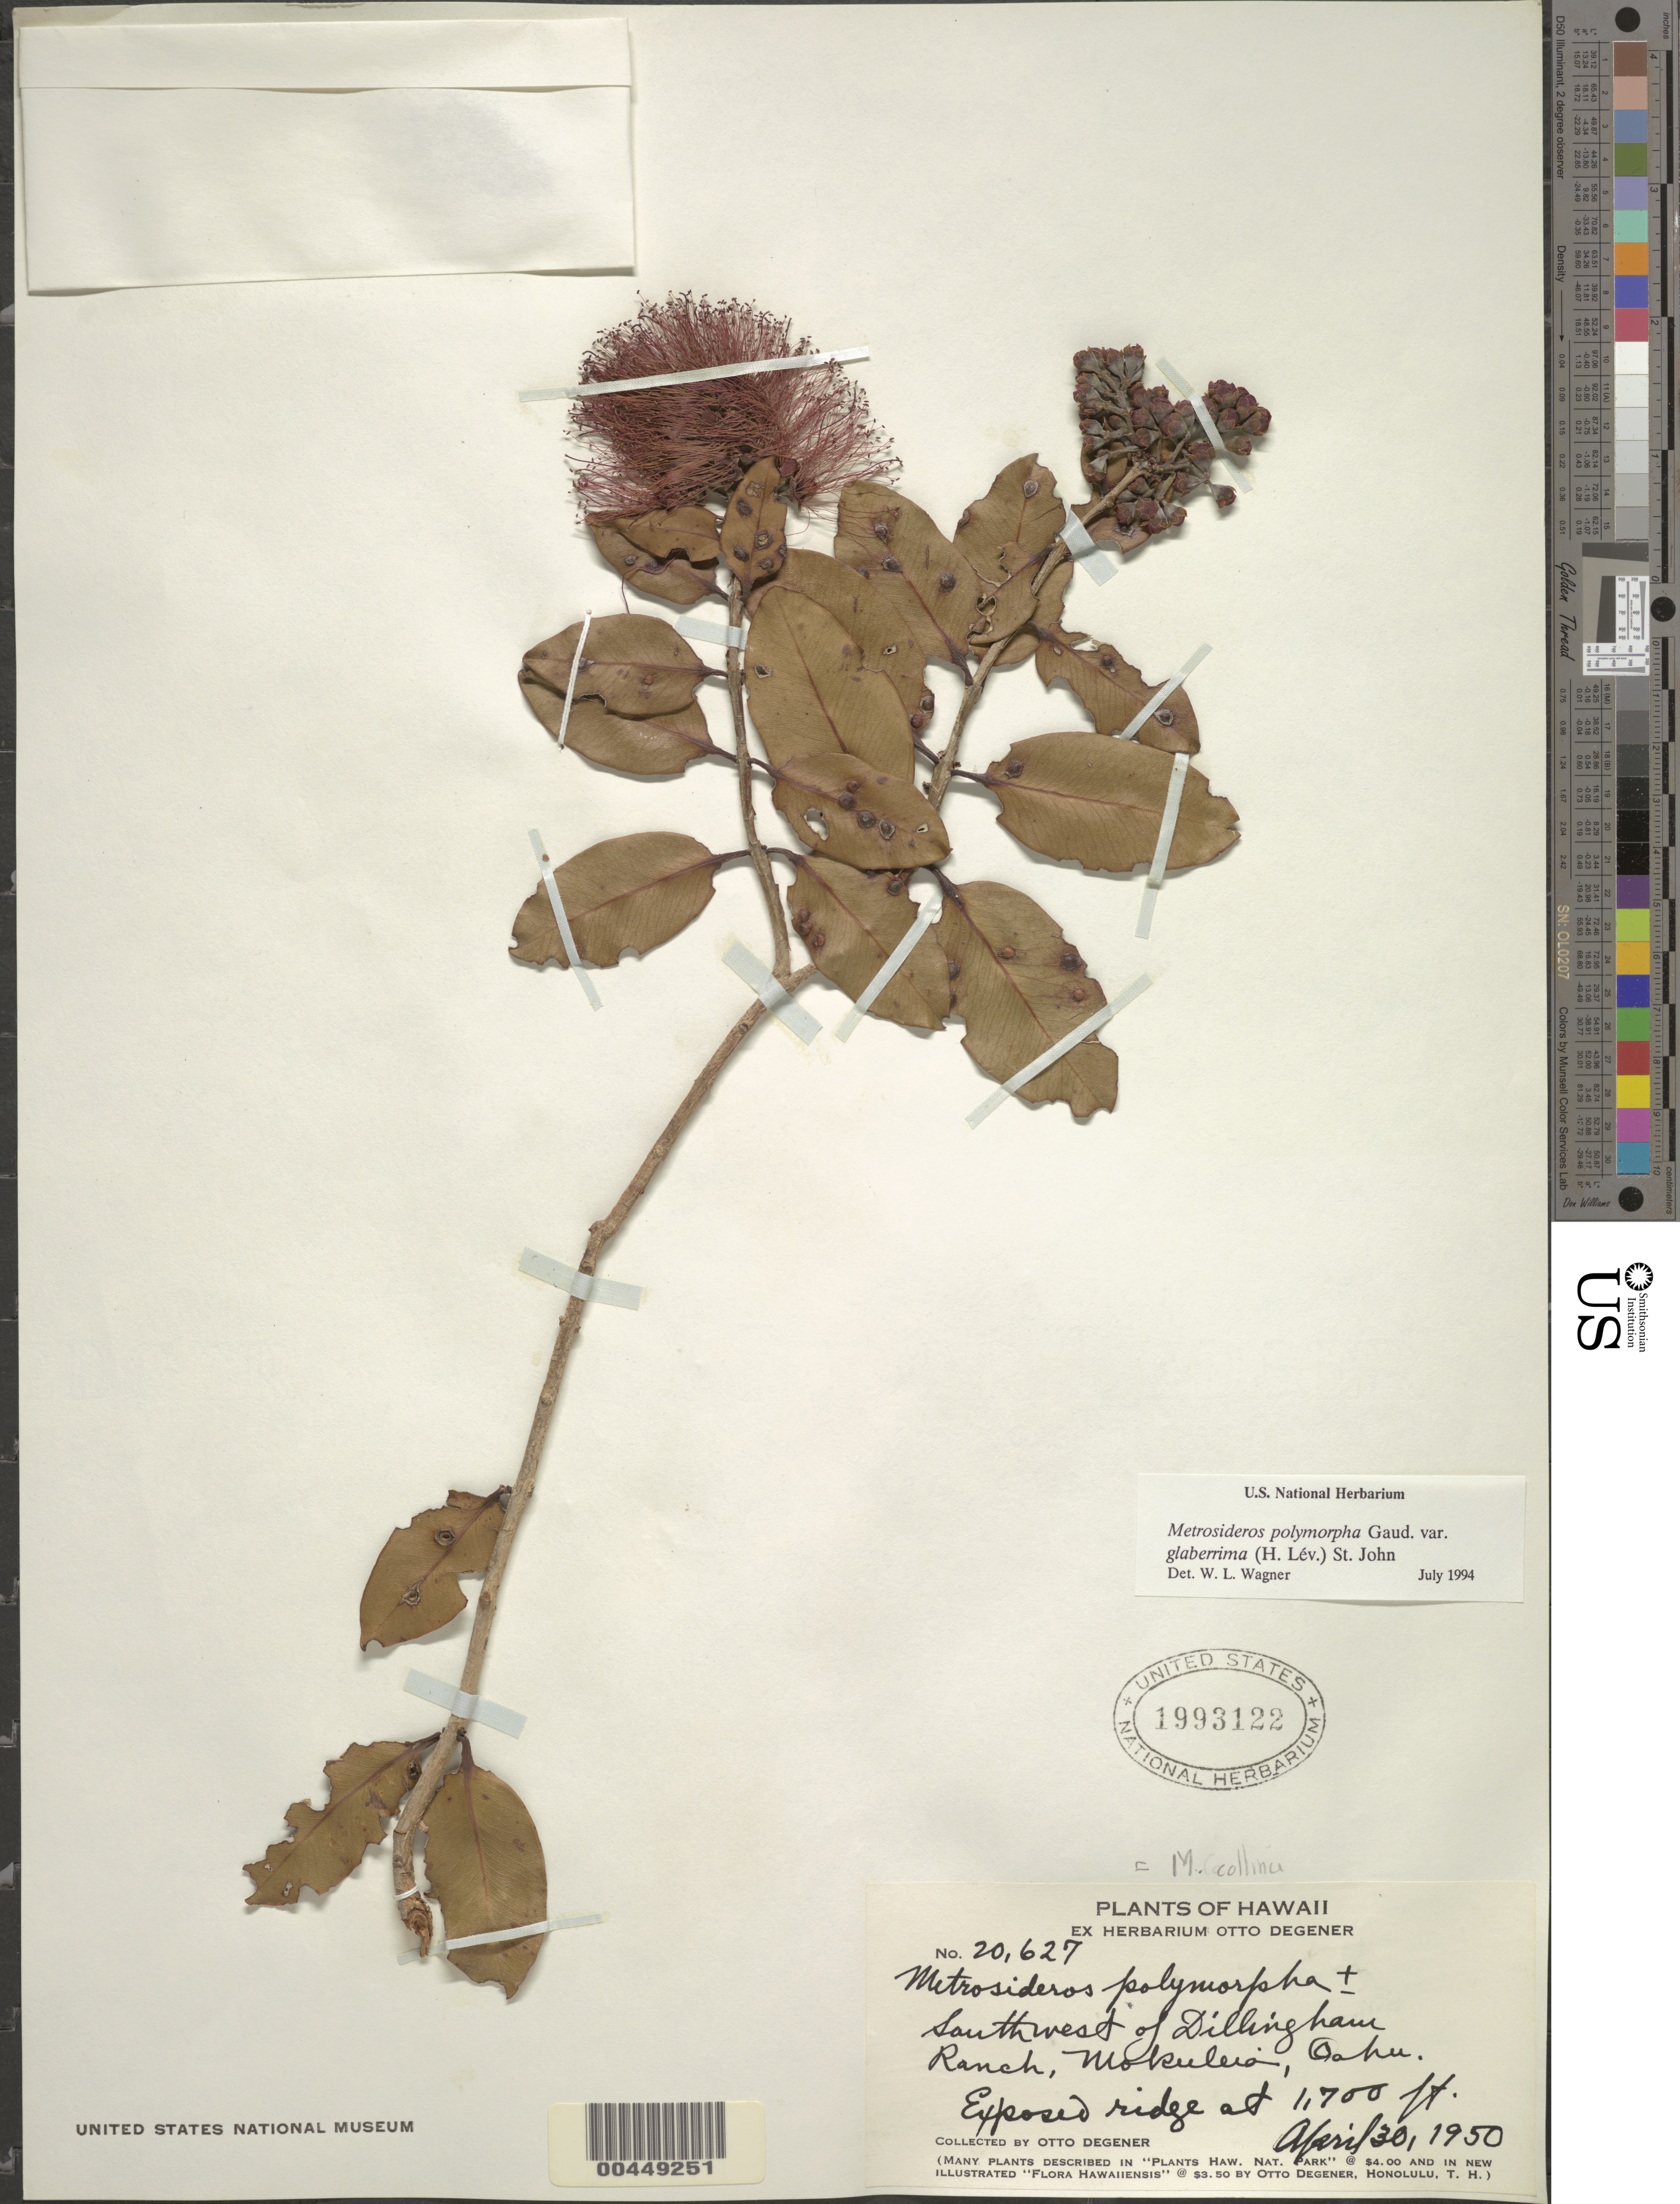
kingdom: Plantae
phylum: Tracheophyta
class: Magnoliopsida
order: Myrtales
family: Myrtaceae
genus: Metrosideros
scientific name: Metrosideros polymorpha var. glaberrima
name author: (H. Lév.) H. St. John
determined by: Wagner, W. L., (BOT), Smithsonian Institution - National Museum of Natural History (UNITED STATES)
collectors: O. Degener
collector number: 20627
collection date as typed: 30 Apr 1950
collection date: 1950-04-30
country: United States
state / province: Hawaii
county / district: Honolulu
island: Oahu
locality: SW of Dillingham Ranch, Mokuleia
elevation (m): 518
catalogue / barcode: US 1993122